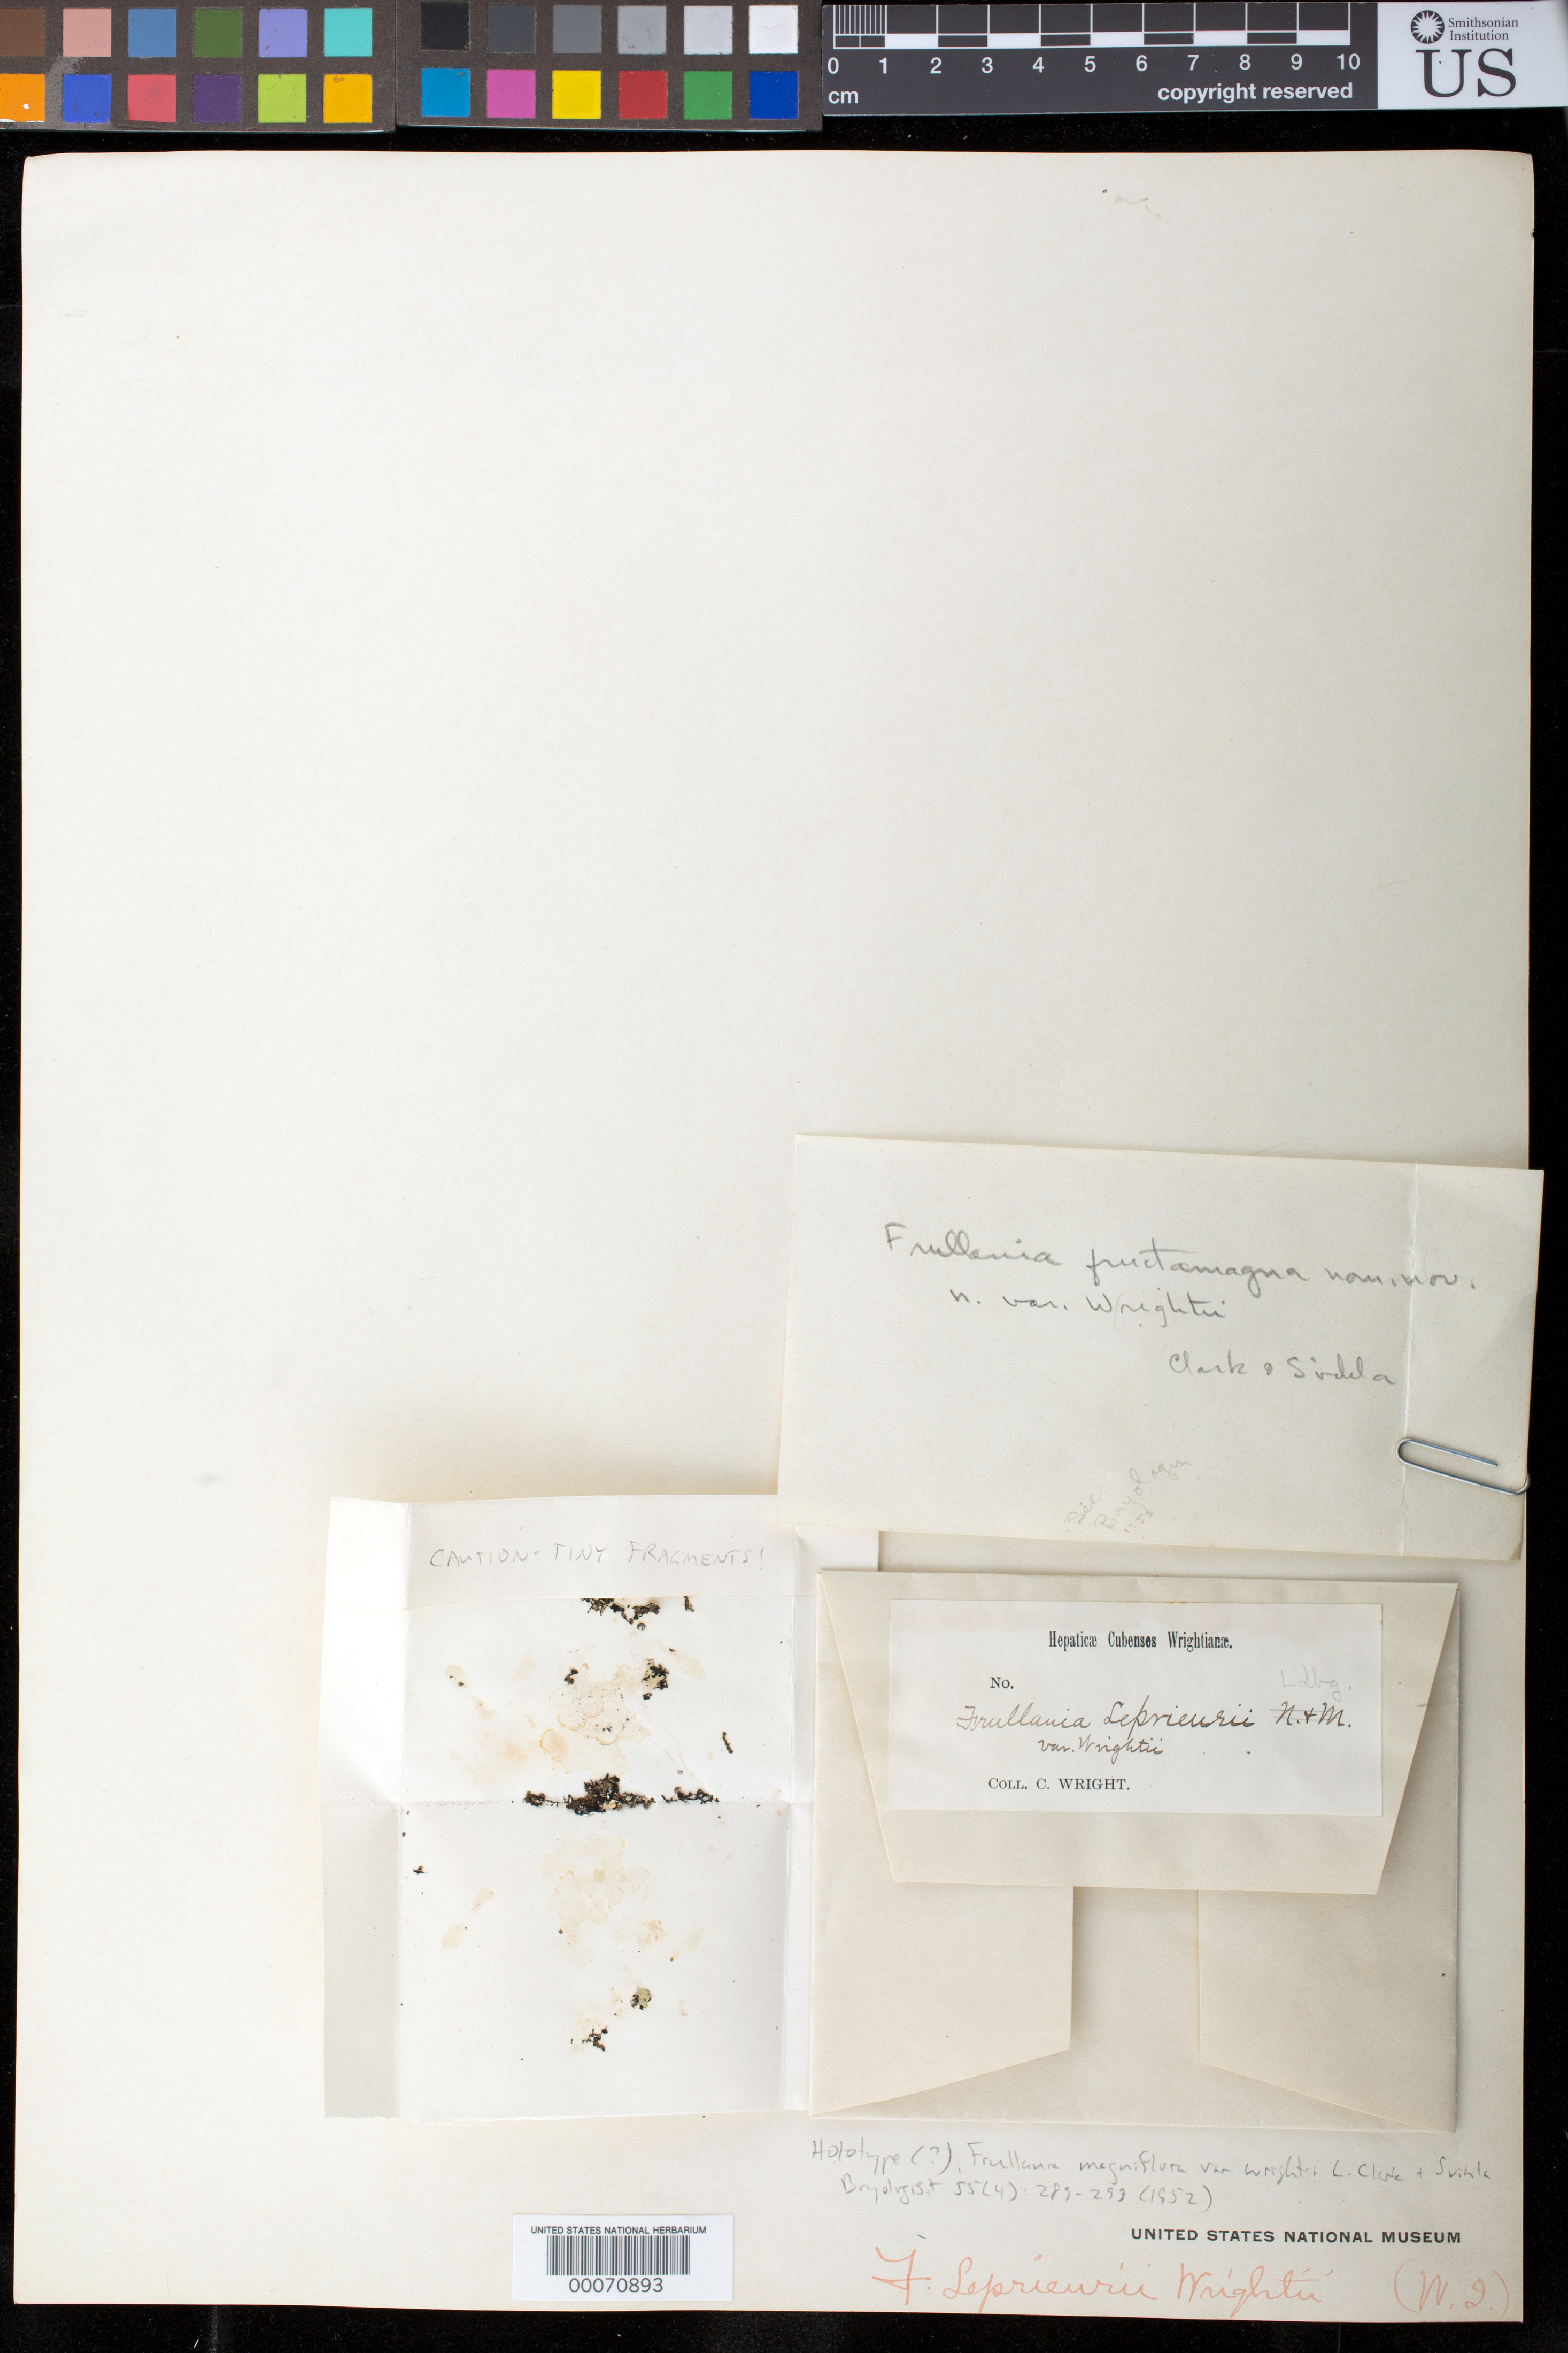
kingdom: Plantae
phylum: Marchantiophyta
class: Jungermanniopsida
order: Porellales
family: Frullaniaceae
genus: Frullania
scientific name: Frullania magniflora var. wrightii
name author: L. Clark & Svihla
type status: Holotype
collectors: C. Wright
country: Cuba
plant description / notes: Annotated (and previously recorded) as Frullania leprieurii var. wrightii, apparently an ined. name. Attached note states "Frullania fructamagna nom. nov. n. var. wrightii Clark & Svihla" but that name also never published; this specimen is presumably the holotype of the name as finally validly published, Frullania magniflora var. wrightii L. Clark & Svihla.